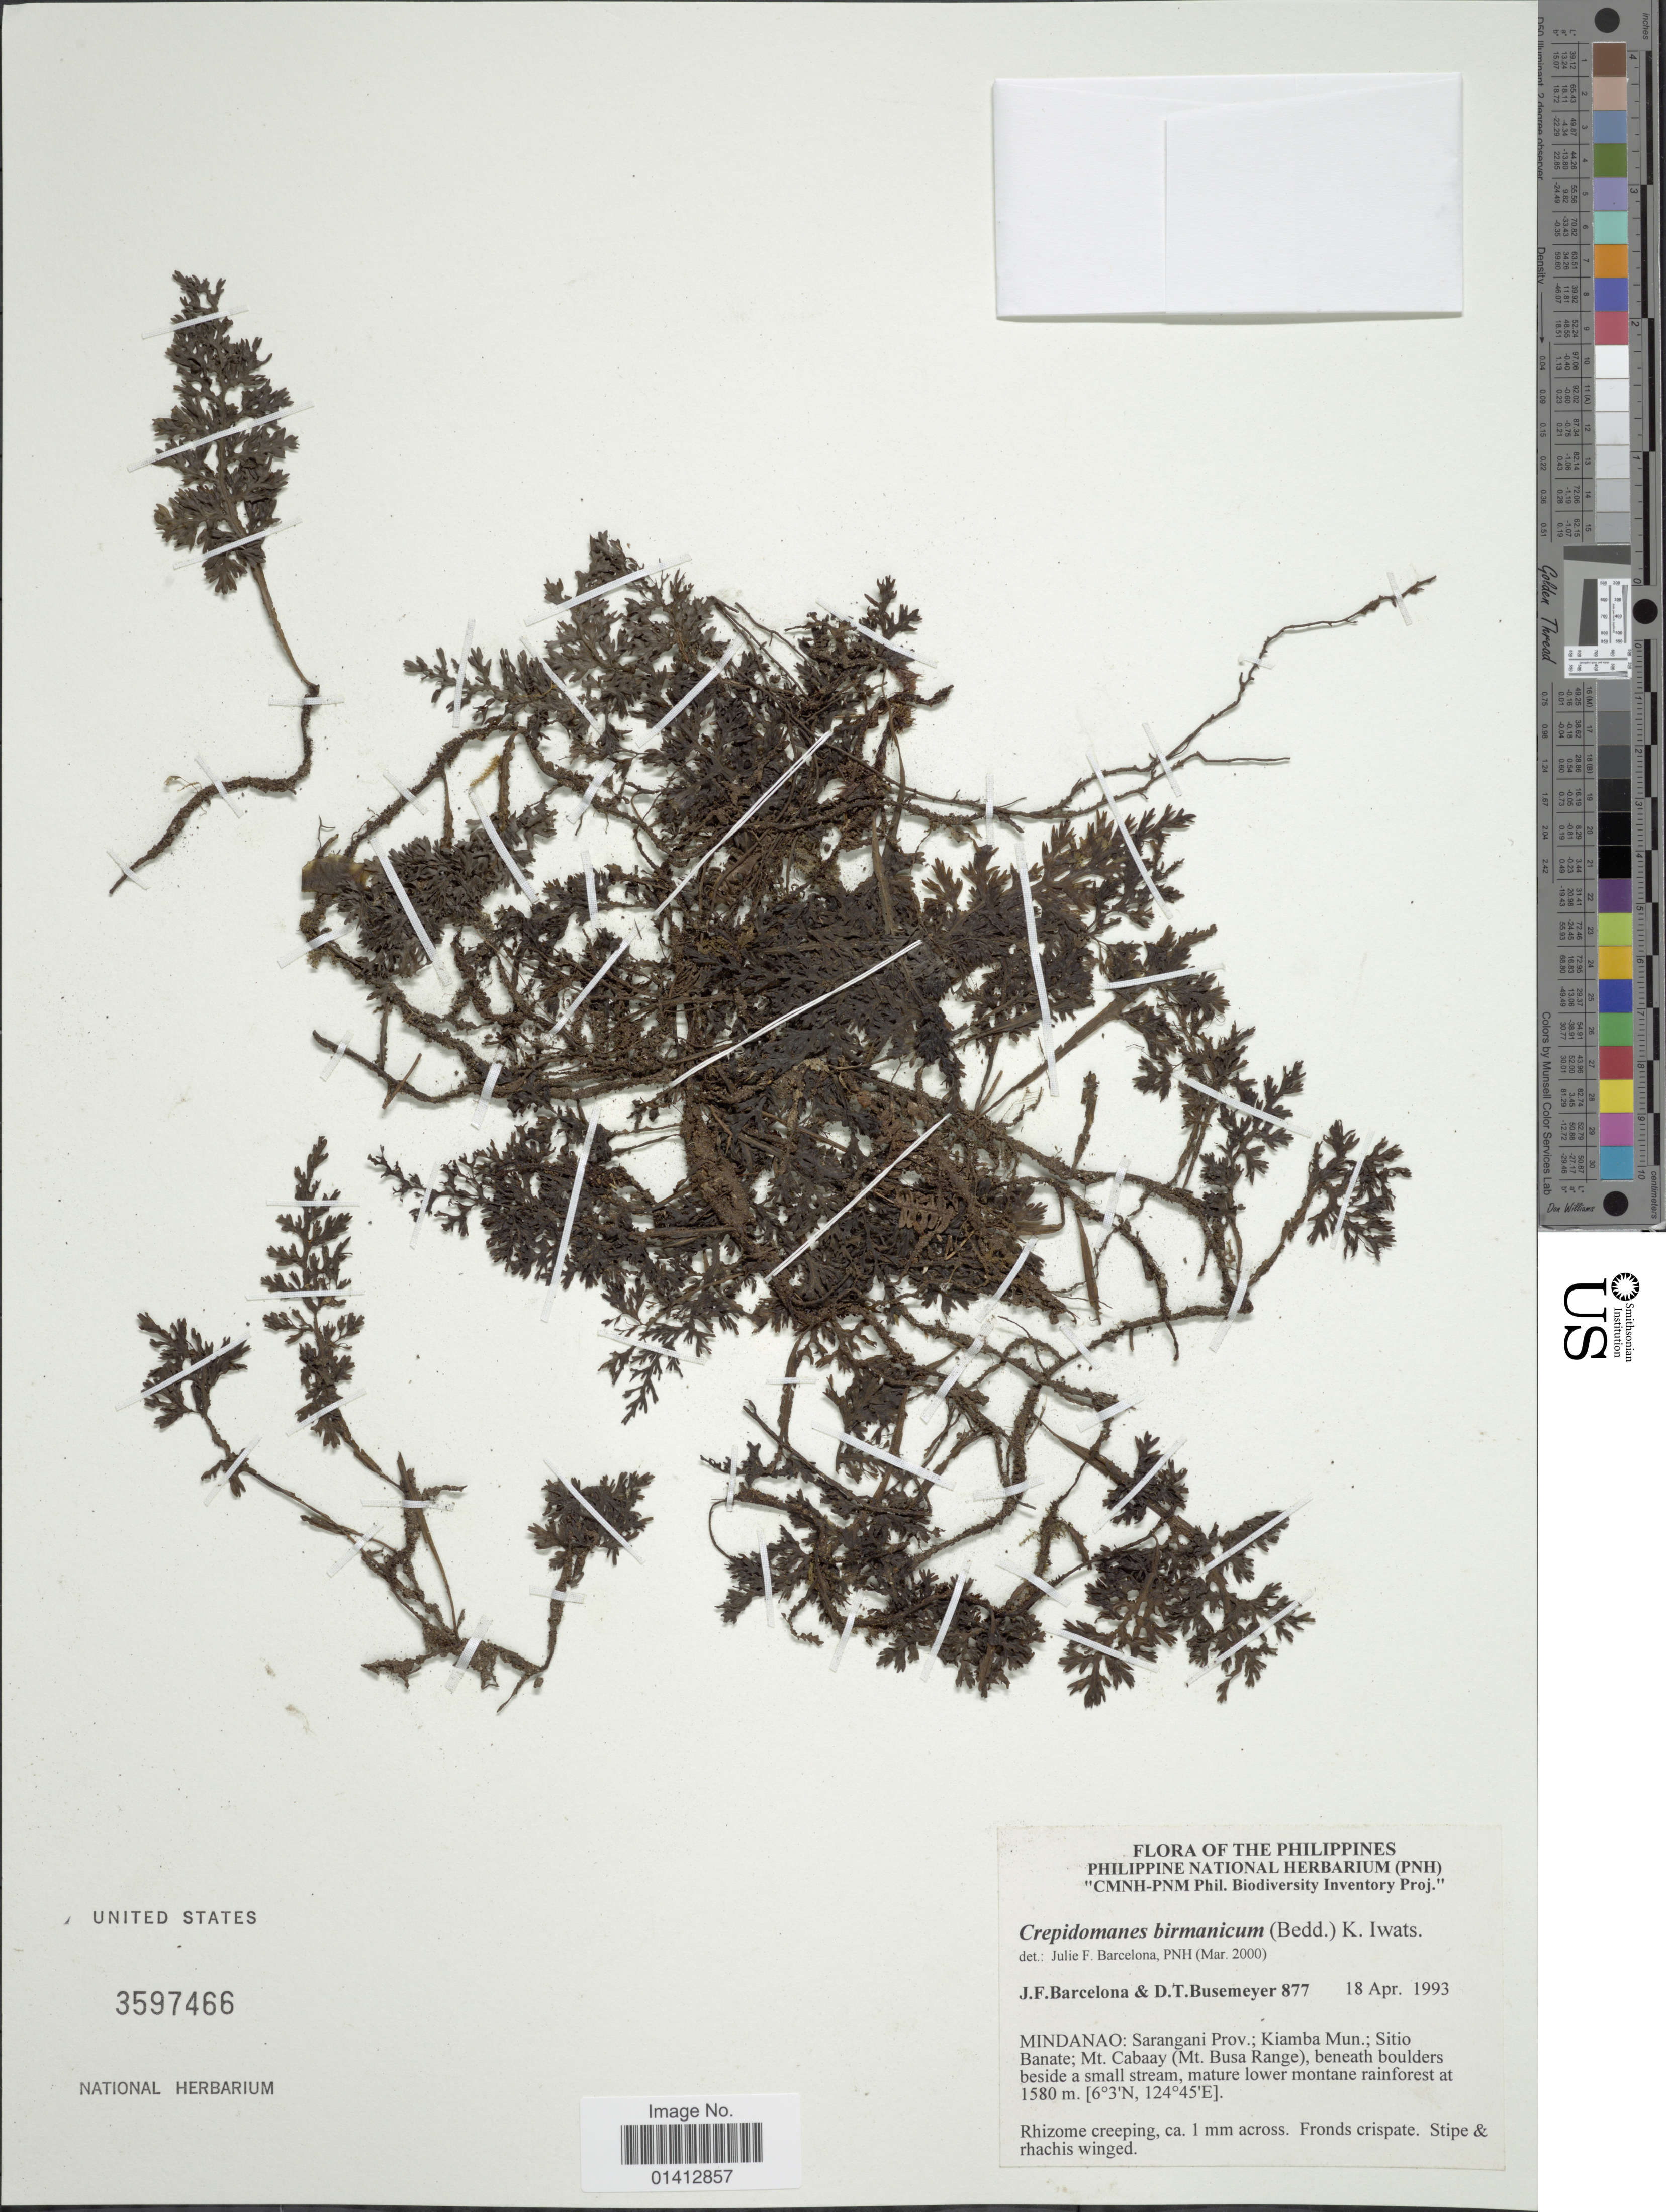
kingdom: Plantae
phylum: Tracheophyta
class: Polypodiopsida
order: Hymenophyllales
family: Hymenophyllaceae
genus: Crepidomanes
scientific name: Crepidomanes birmanicum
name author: (Bedd.) K. Iwats.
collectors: J. F. Barcelona & D. Busemeyer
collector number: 877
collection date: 1993-04-18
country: Philippines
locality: Mindanao: Sarangai Prov; Kiamba Mun; Sitio Banate; Mt Cabaay (Mt Busa Range)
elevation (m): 1580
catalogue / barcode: US 3597466